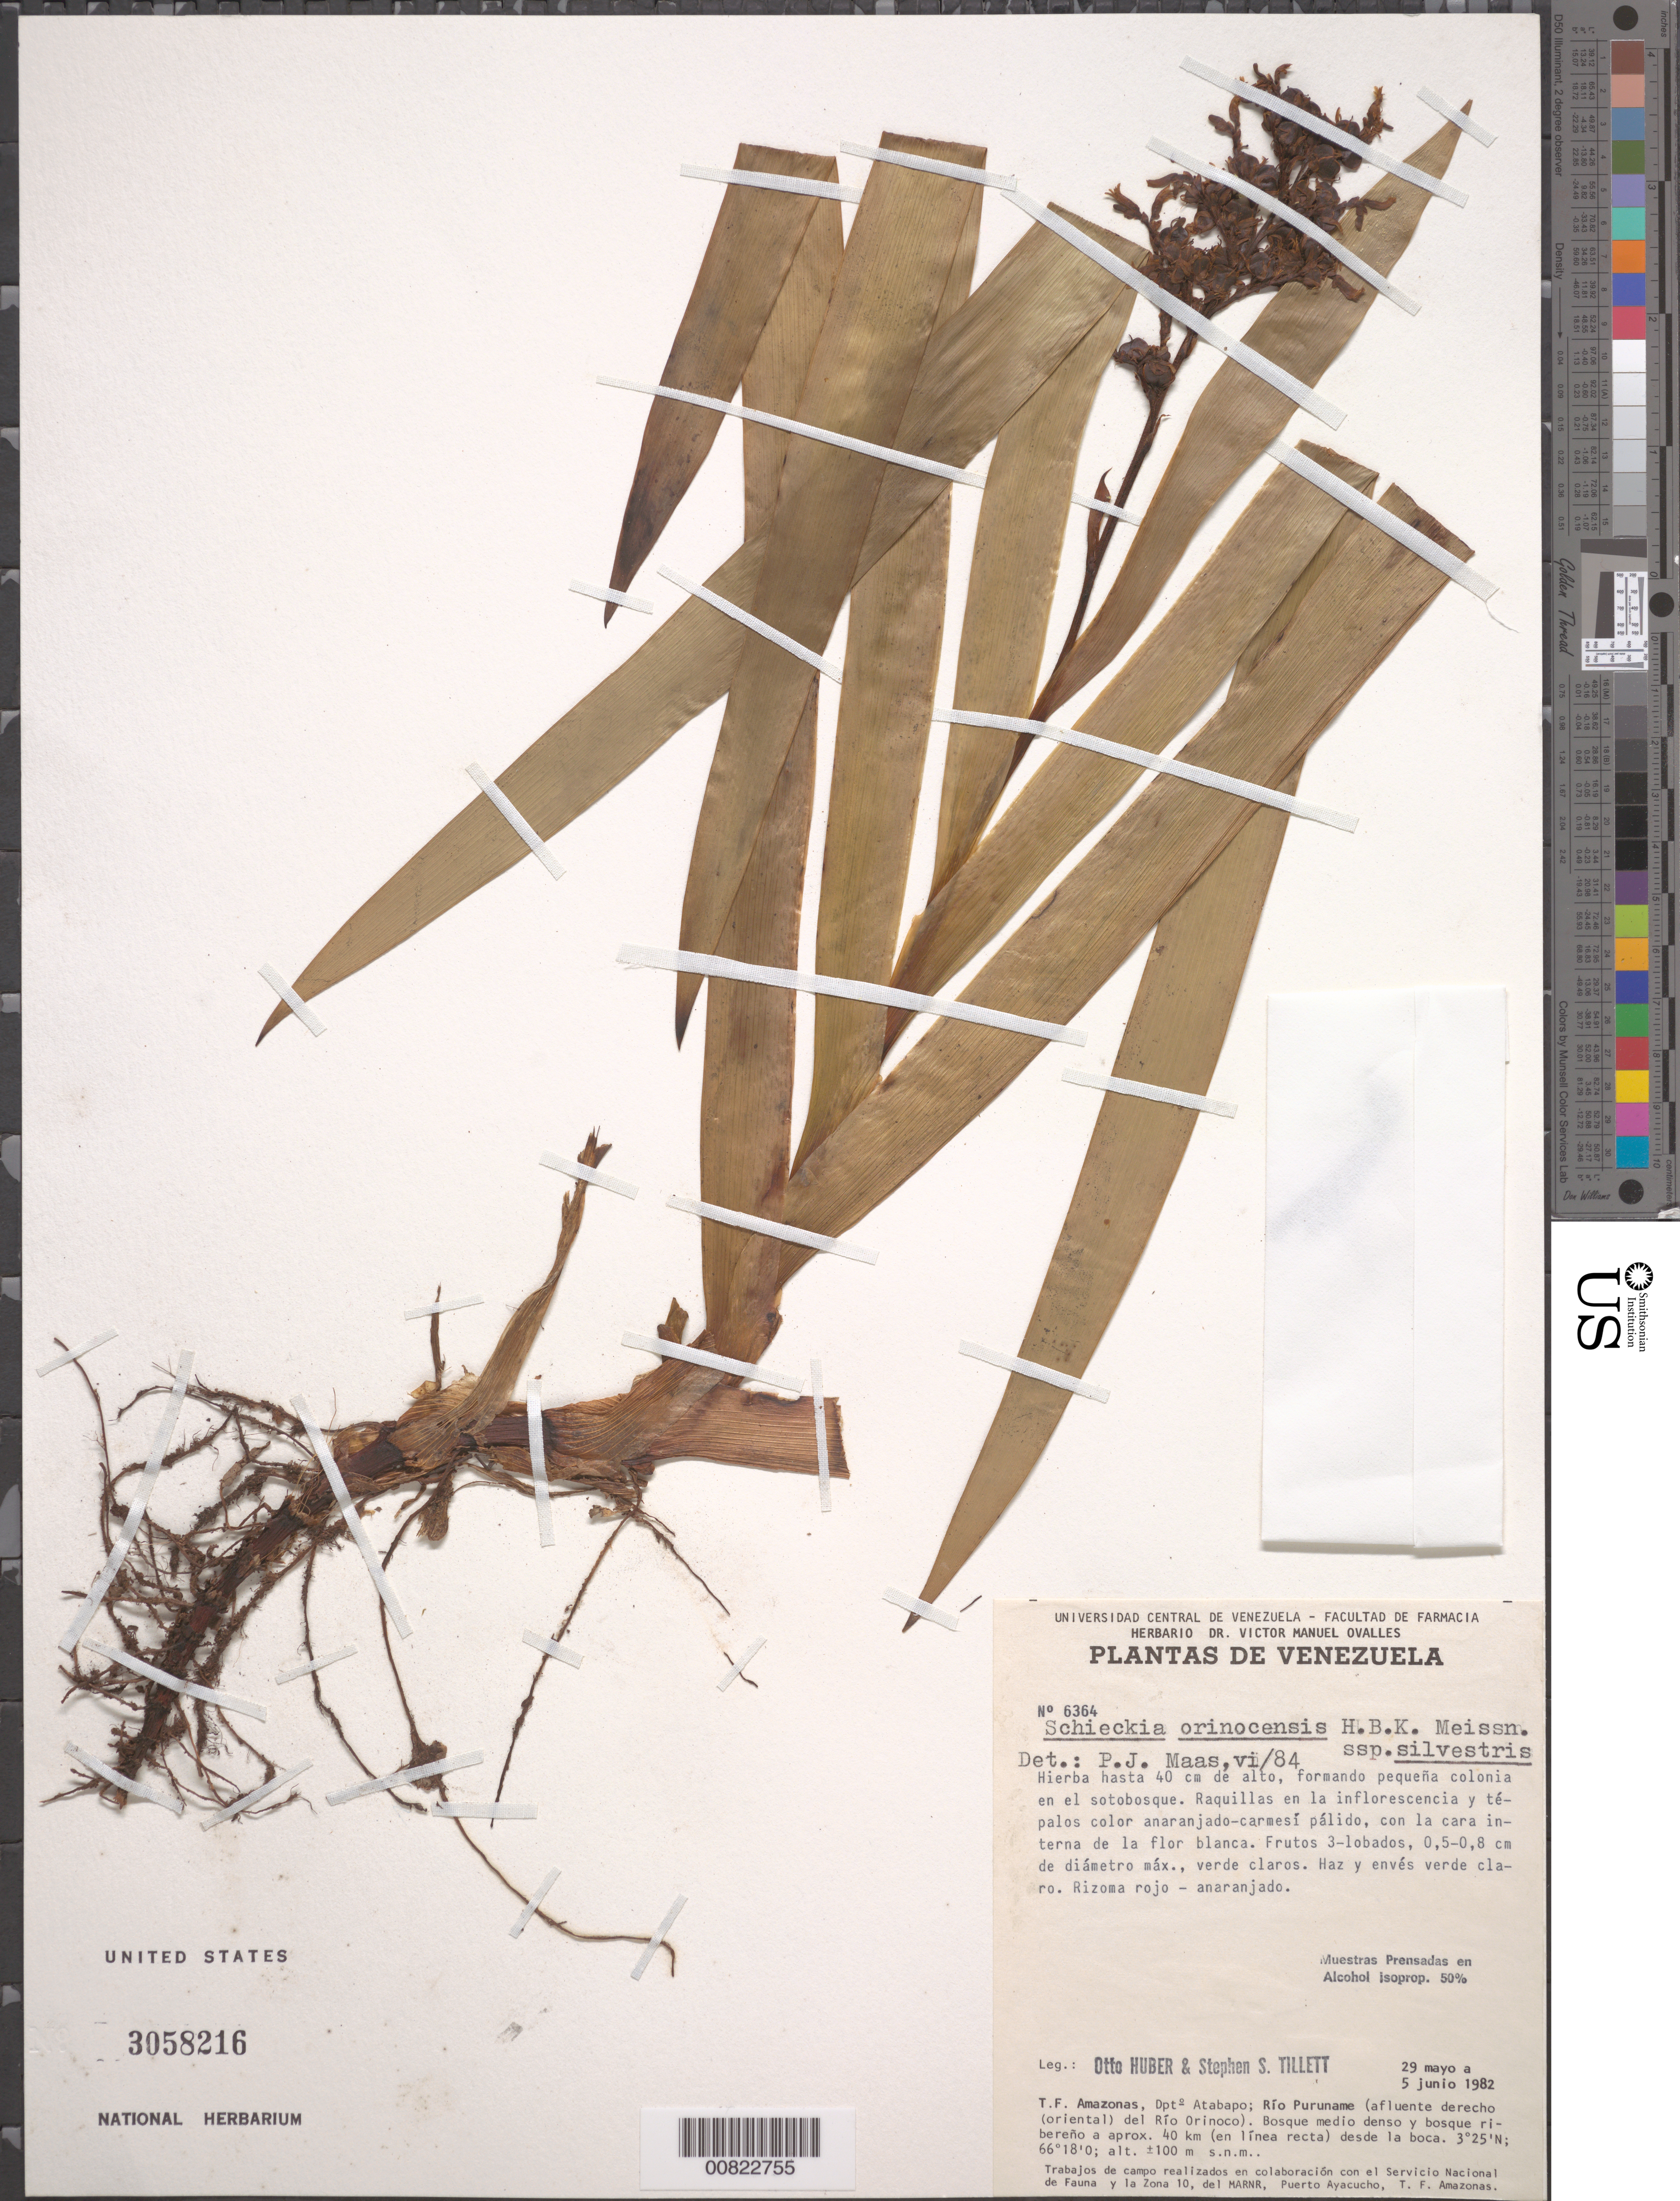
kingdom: Plantae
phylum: Tracheophyta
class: Liliopsida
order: Commelinales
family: Haemodoraceae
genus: Schiekia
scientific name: Schiekia orinocensis subsp. silvestris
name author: Maas & Stoel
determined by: Maas, Paul J. M.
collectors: O. Huber & S. S. Tillett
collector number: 6364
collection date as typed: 29-May-82 to 5-Jun-82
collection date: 1982-05-29/1982-06-05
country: Venezuela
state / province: Amazonas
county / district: Atabapo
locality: Río Puruname, a aprox 40 km desde la boca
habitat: Bosque medio denso y bosque ribereno; en sotobosque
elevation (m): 100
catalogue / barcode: US 3058216